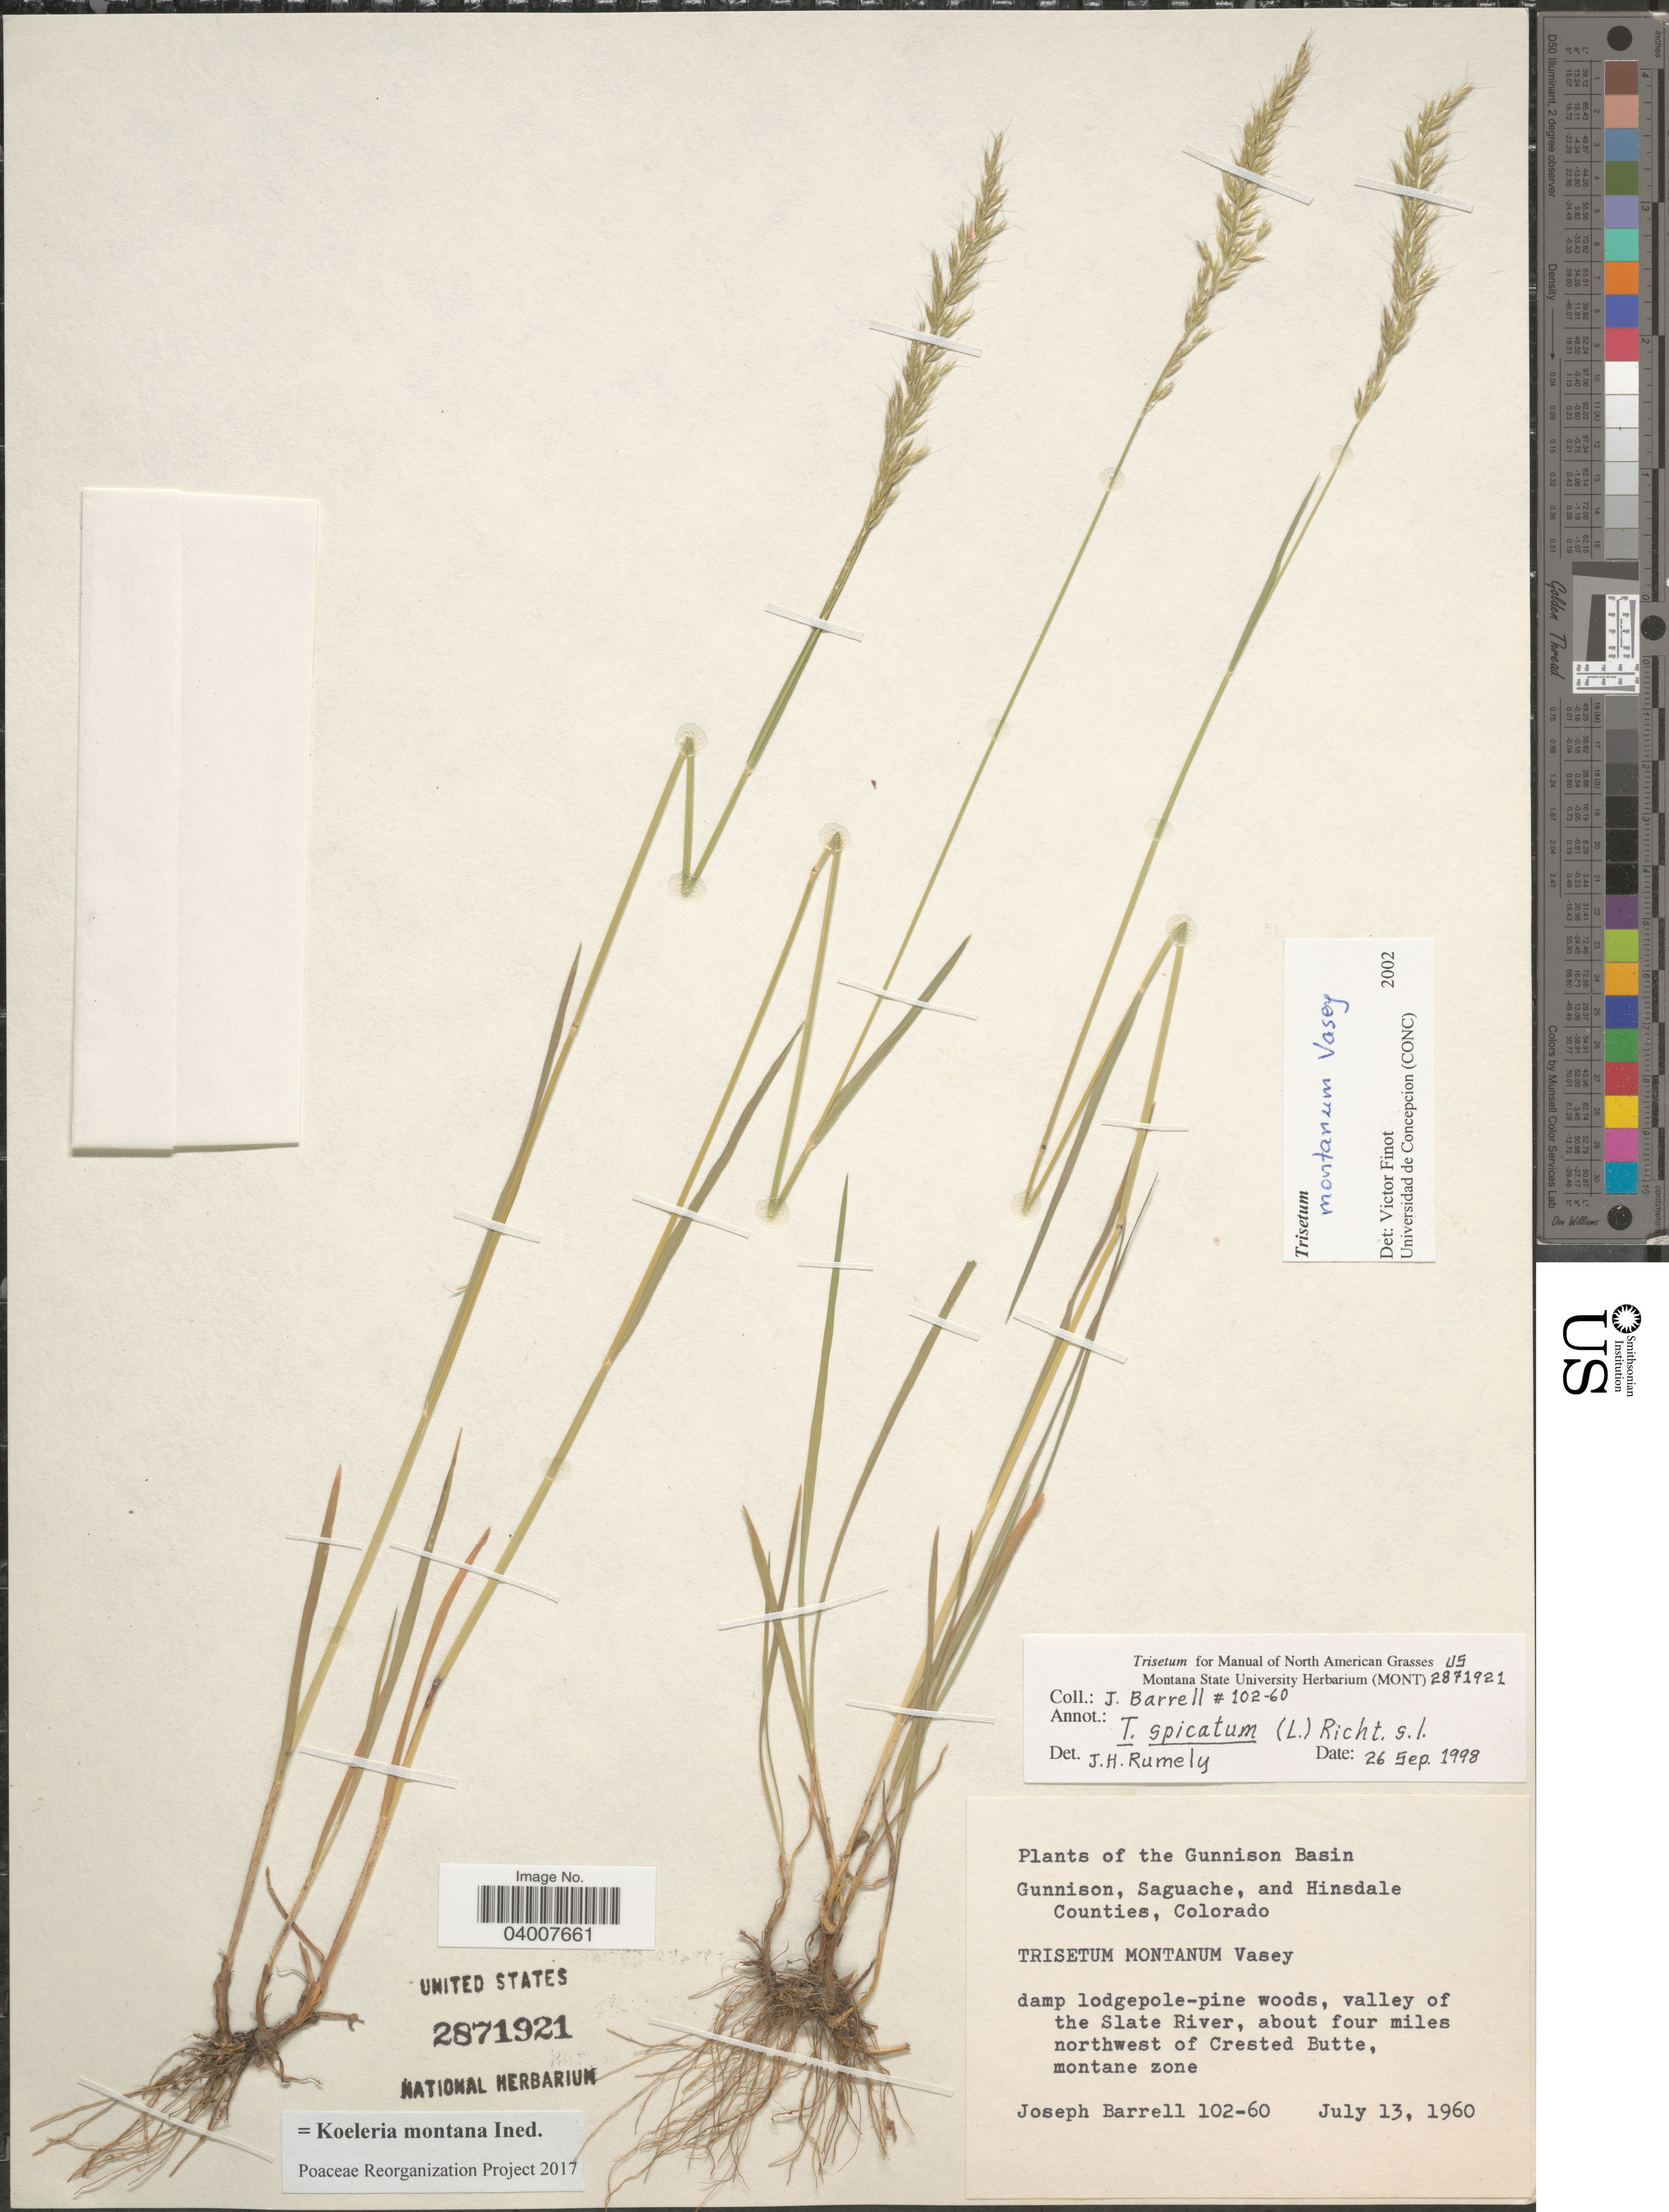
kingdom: Plantae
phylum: Tracheophyta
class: Liliopsida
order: Poales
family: Poaceae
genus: Koeleria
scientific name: Koeleria montana ined.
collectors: J. Barrell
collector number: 102-60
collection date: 1960-07-13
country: United States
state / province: Colorado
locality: The Gunnison Basin. Valley of the Slate River, about four miles northwest of Crested Butte, montane zone.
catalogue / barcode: US 2871921